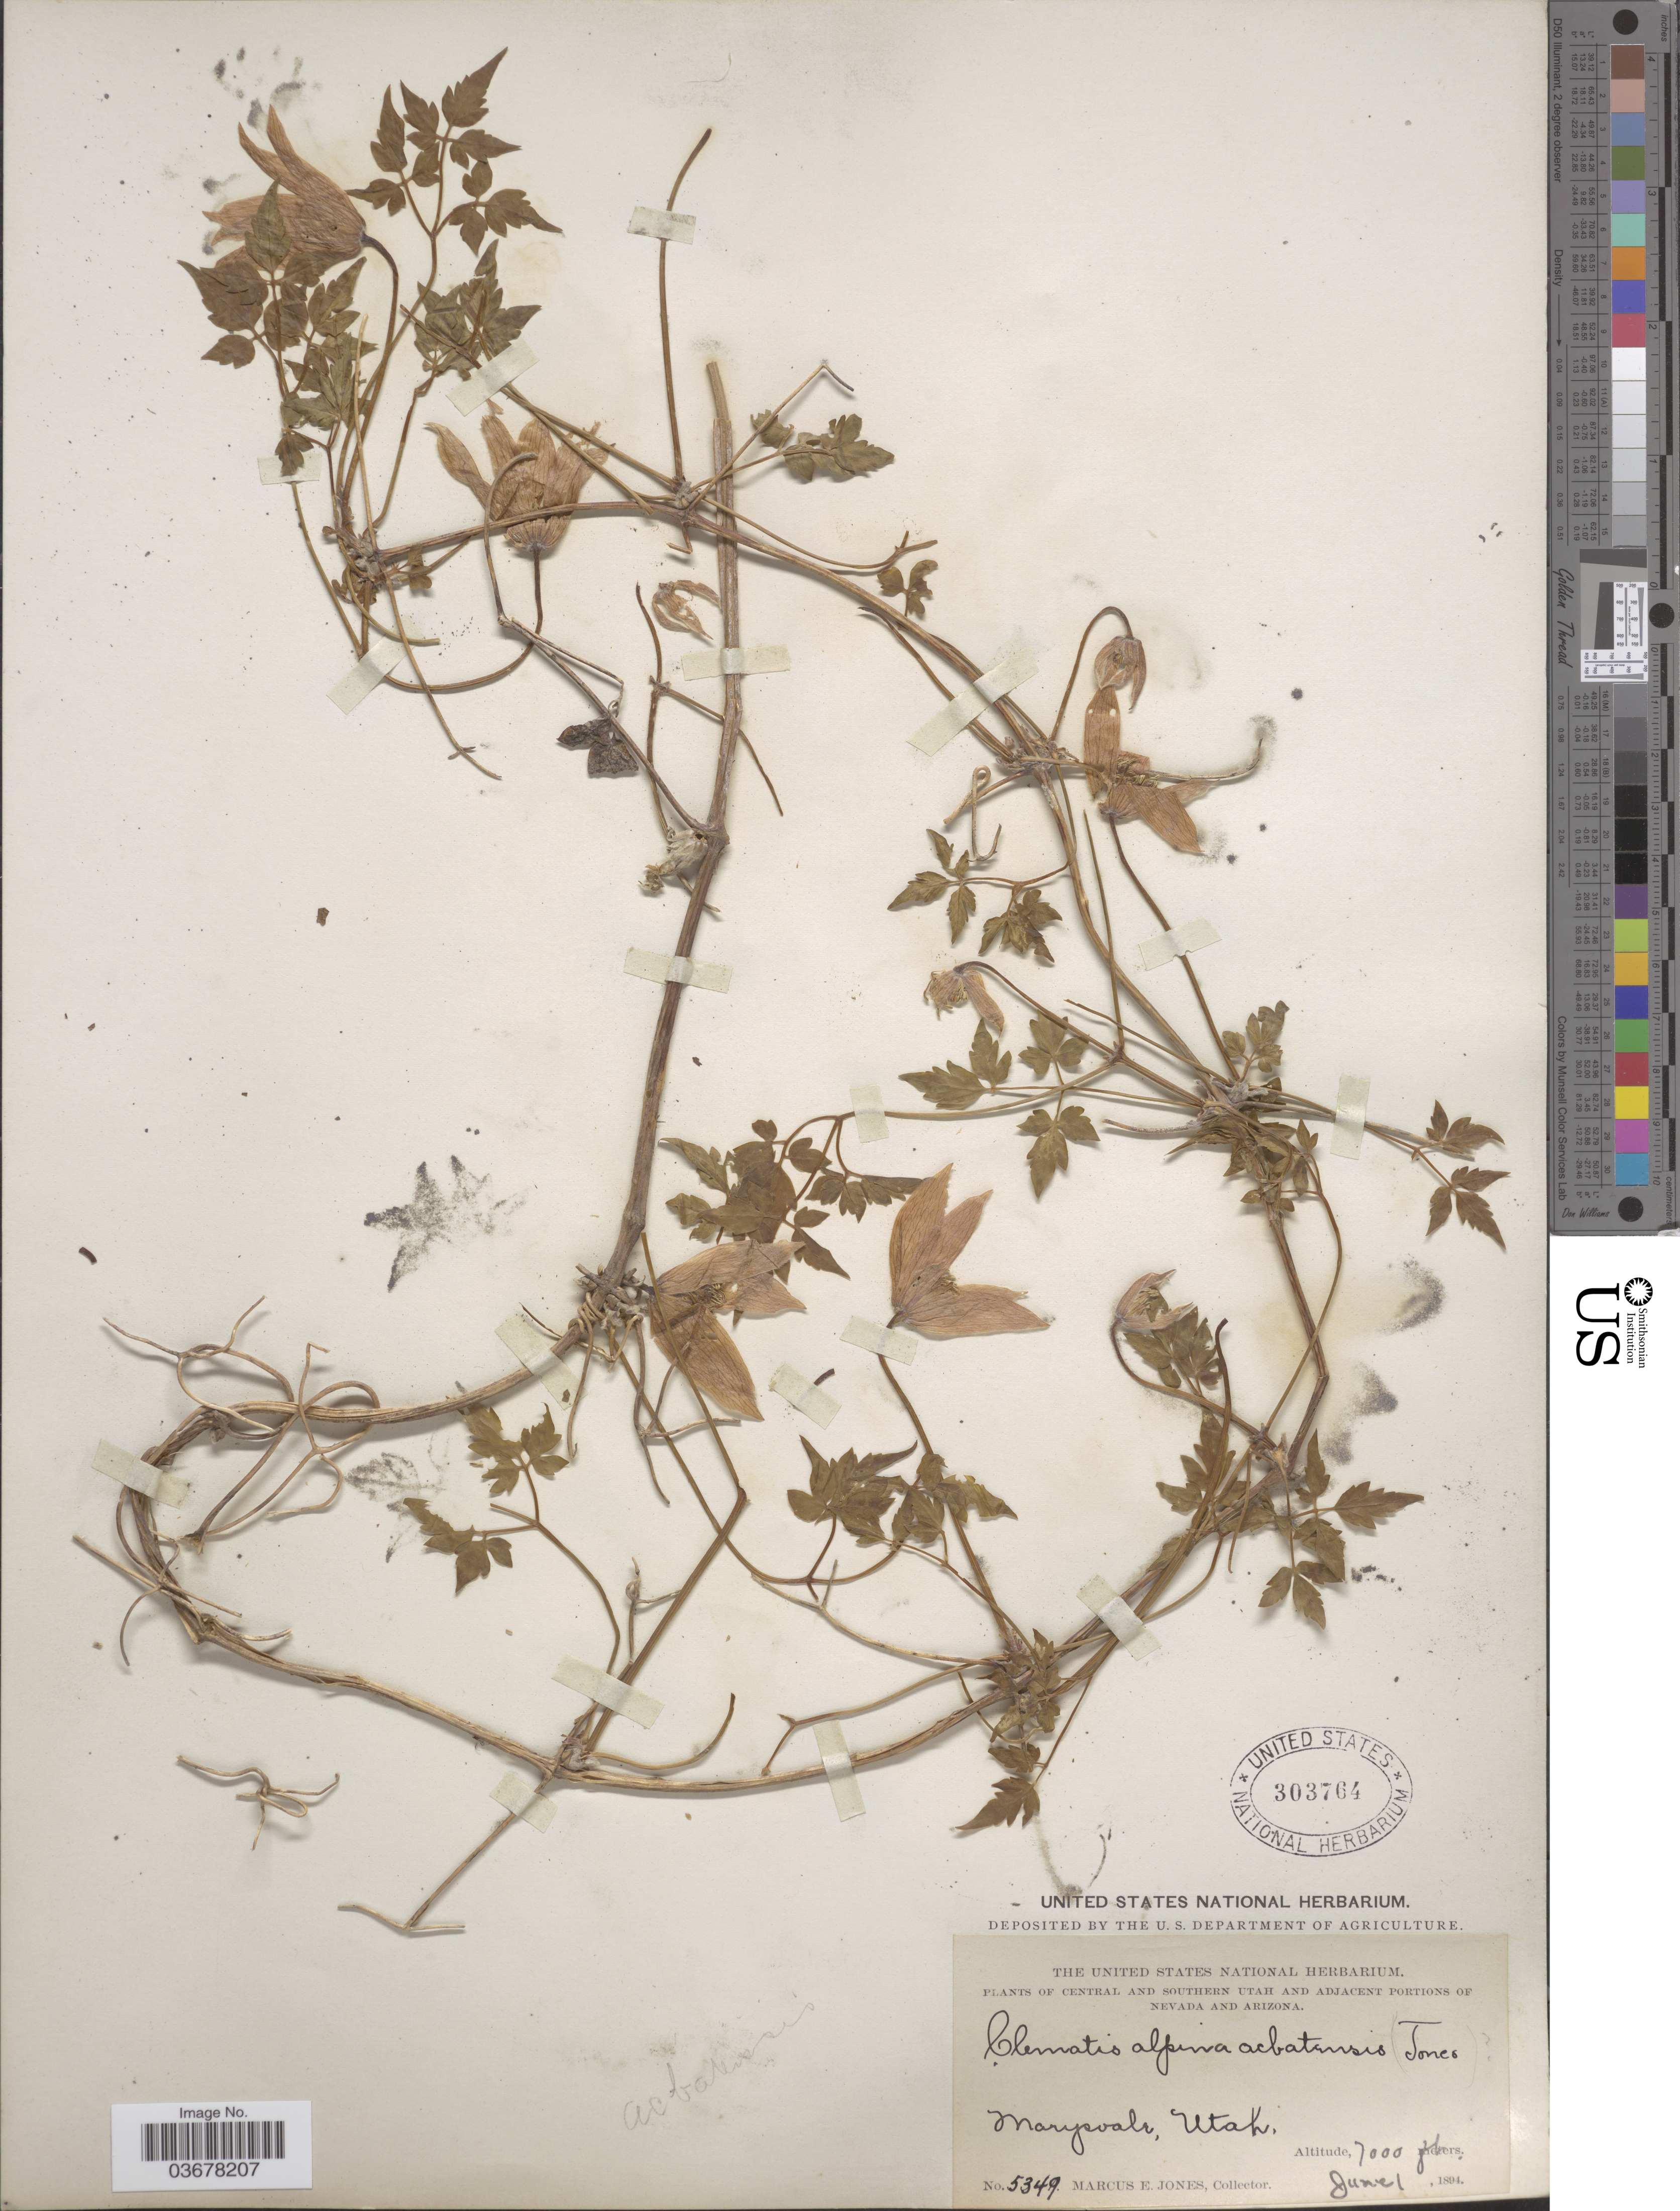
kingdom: Plantae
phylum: Tracheophyta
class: Magnoliopsida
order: Ranunculales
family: Ranunculaceae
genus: Clematis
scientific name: Clematis columbiana var. columbiana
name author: (Nutt.) Torr. & A. Gray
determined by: Strong, M. T., (US), Smithsonian Institution - National Museum of Natural History (UNITED STATES)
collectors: M. E. Jones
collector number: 5349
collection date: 1894-06-01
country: United States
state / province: Utah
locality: Central and southern Utah. Marysvale.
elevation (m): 2134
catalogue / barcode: US 303764